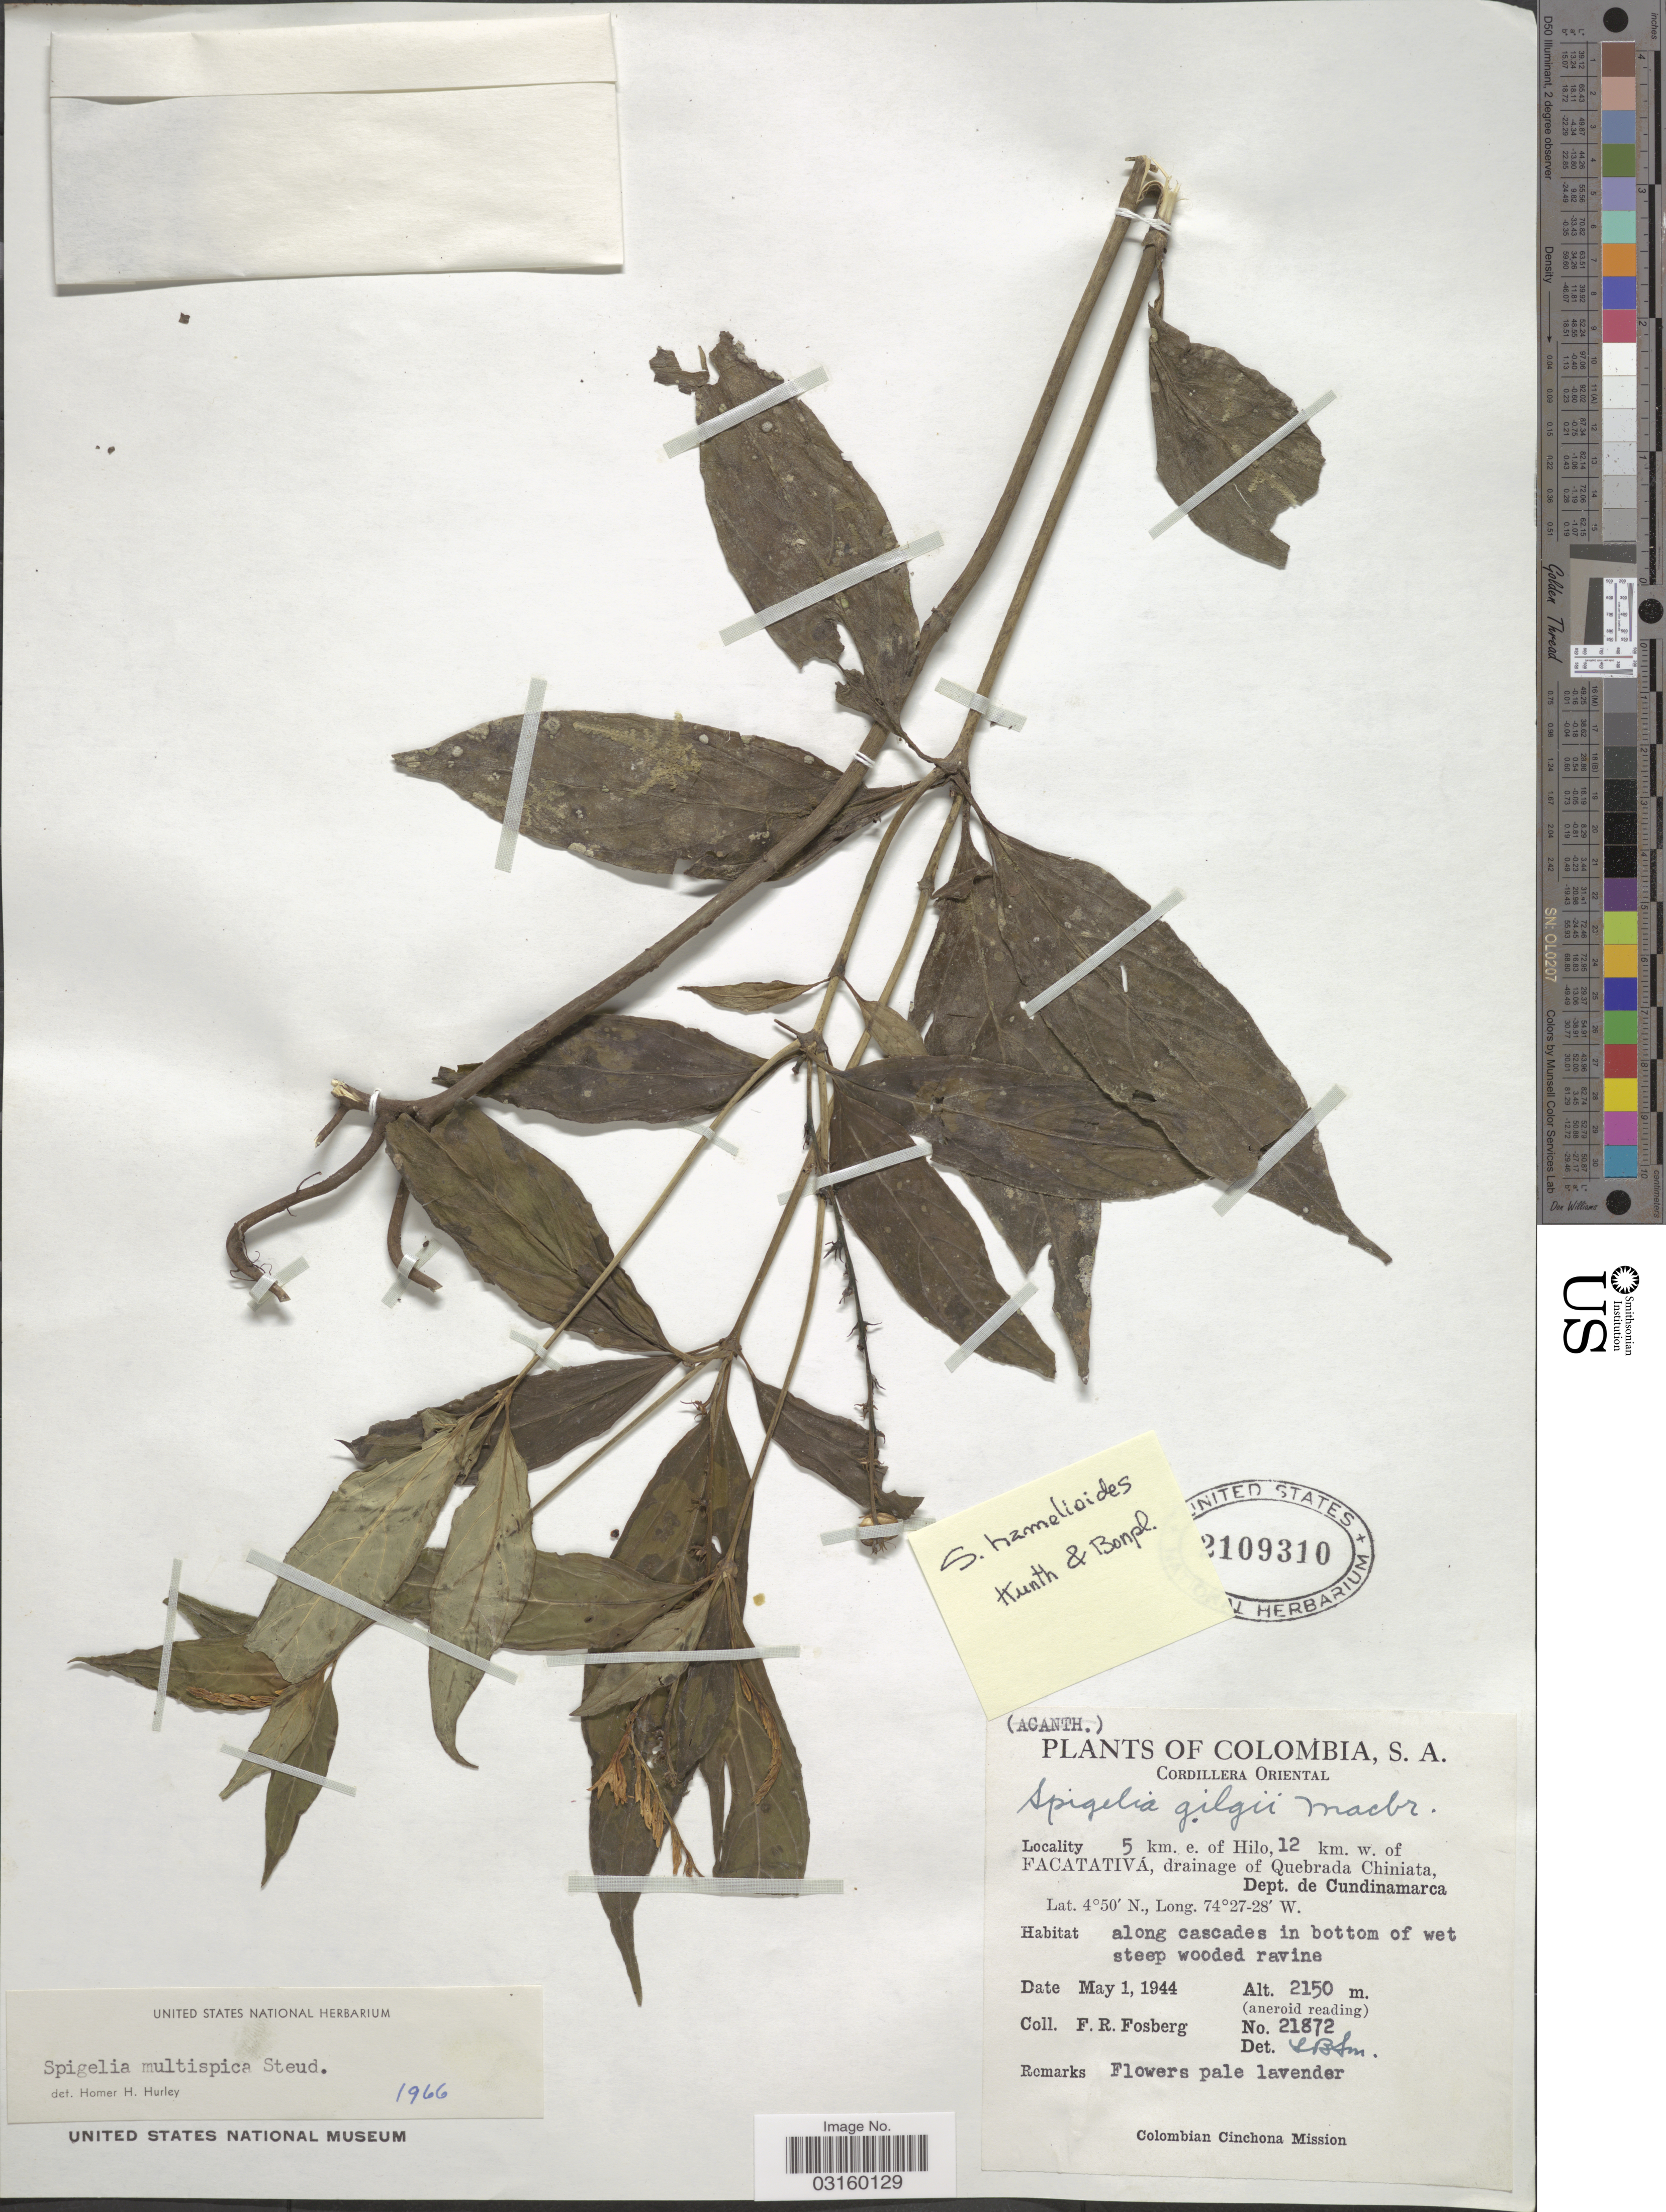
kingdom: Plantae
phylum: Tracheophyta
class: Magnoliopsida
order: Gentianales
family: Loganiaceae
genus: Spigelia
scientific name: Spigelia hamelioides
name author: Kunth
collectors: F. R. Fosberg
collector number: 21872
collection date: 1944-05-01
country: Colombia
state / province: Cundinamarca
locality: Cordillera Oriental, 5 km. e. of Hilo, 12 km. w. of Facatativá, drainage of Quebrada Chiniata, Dept. de Cundinamarca.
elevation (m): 2150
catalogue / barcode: US 2109310